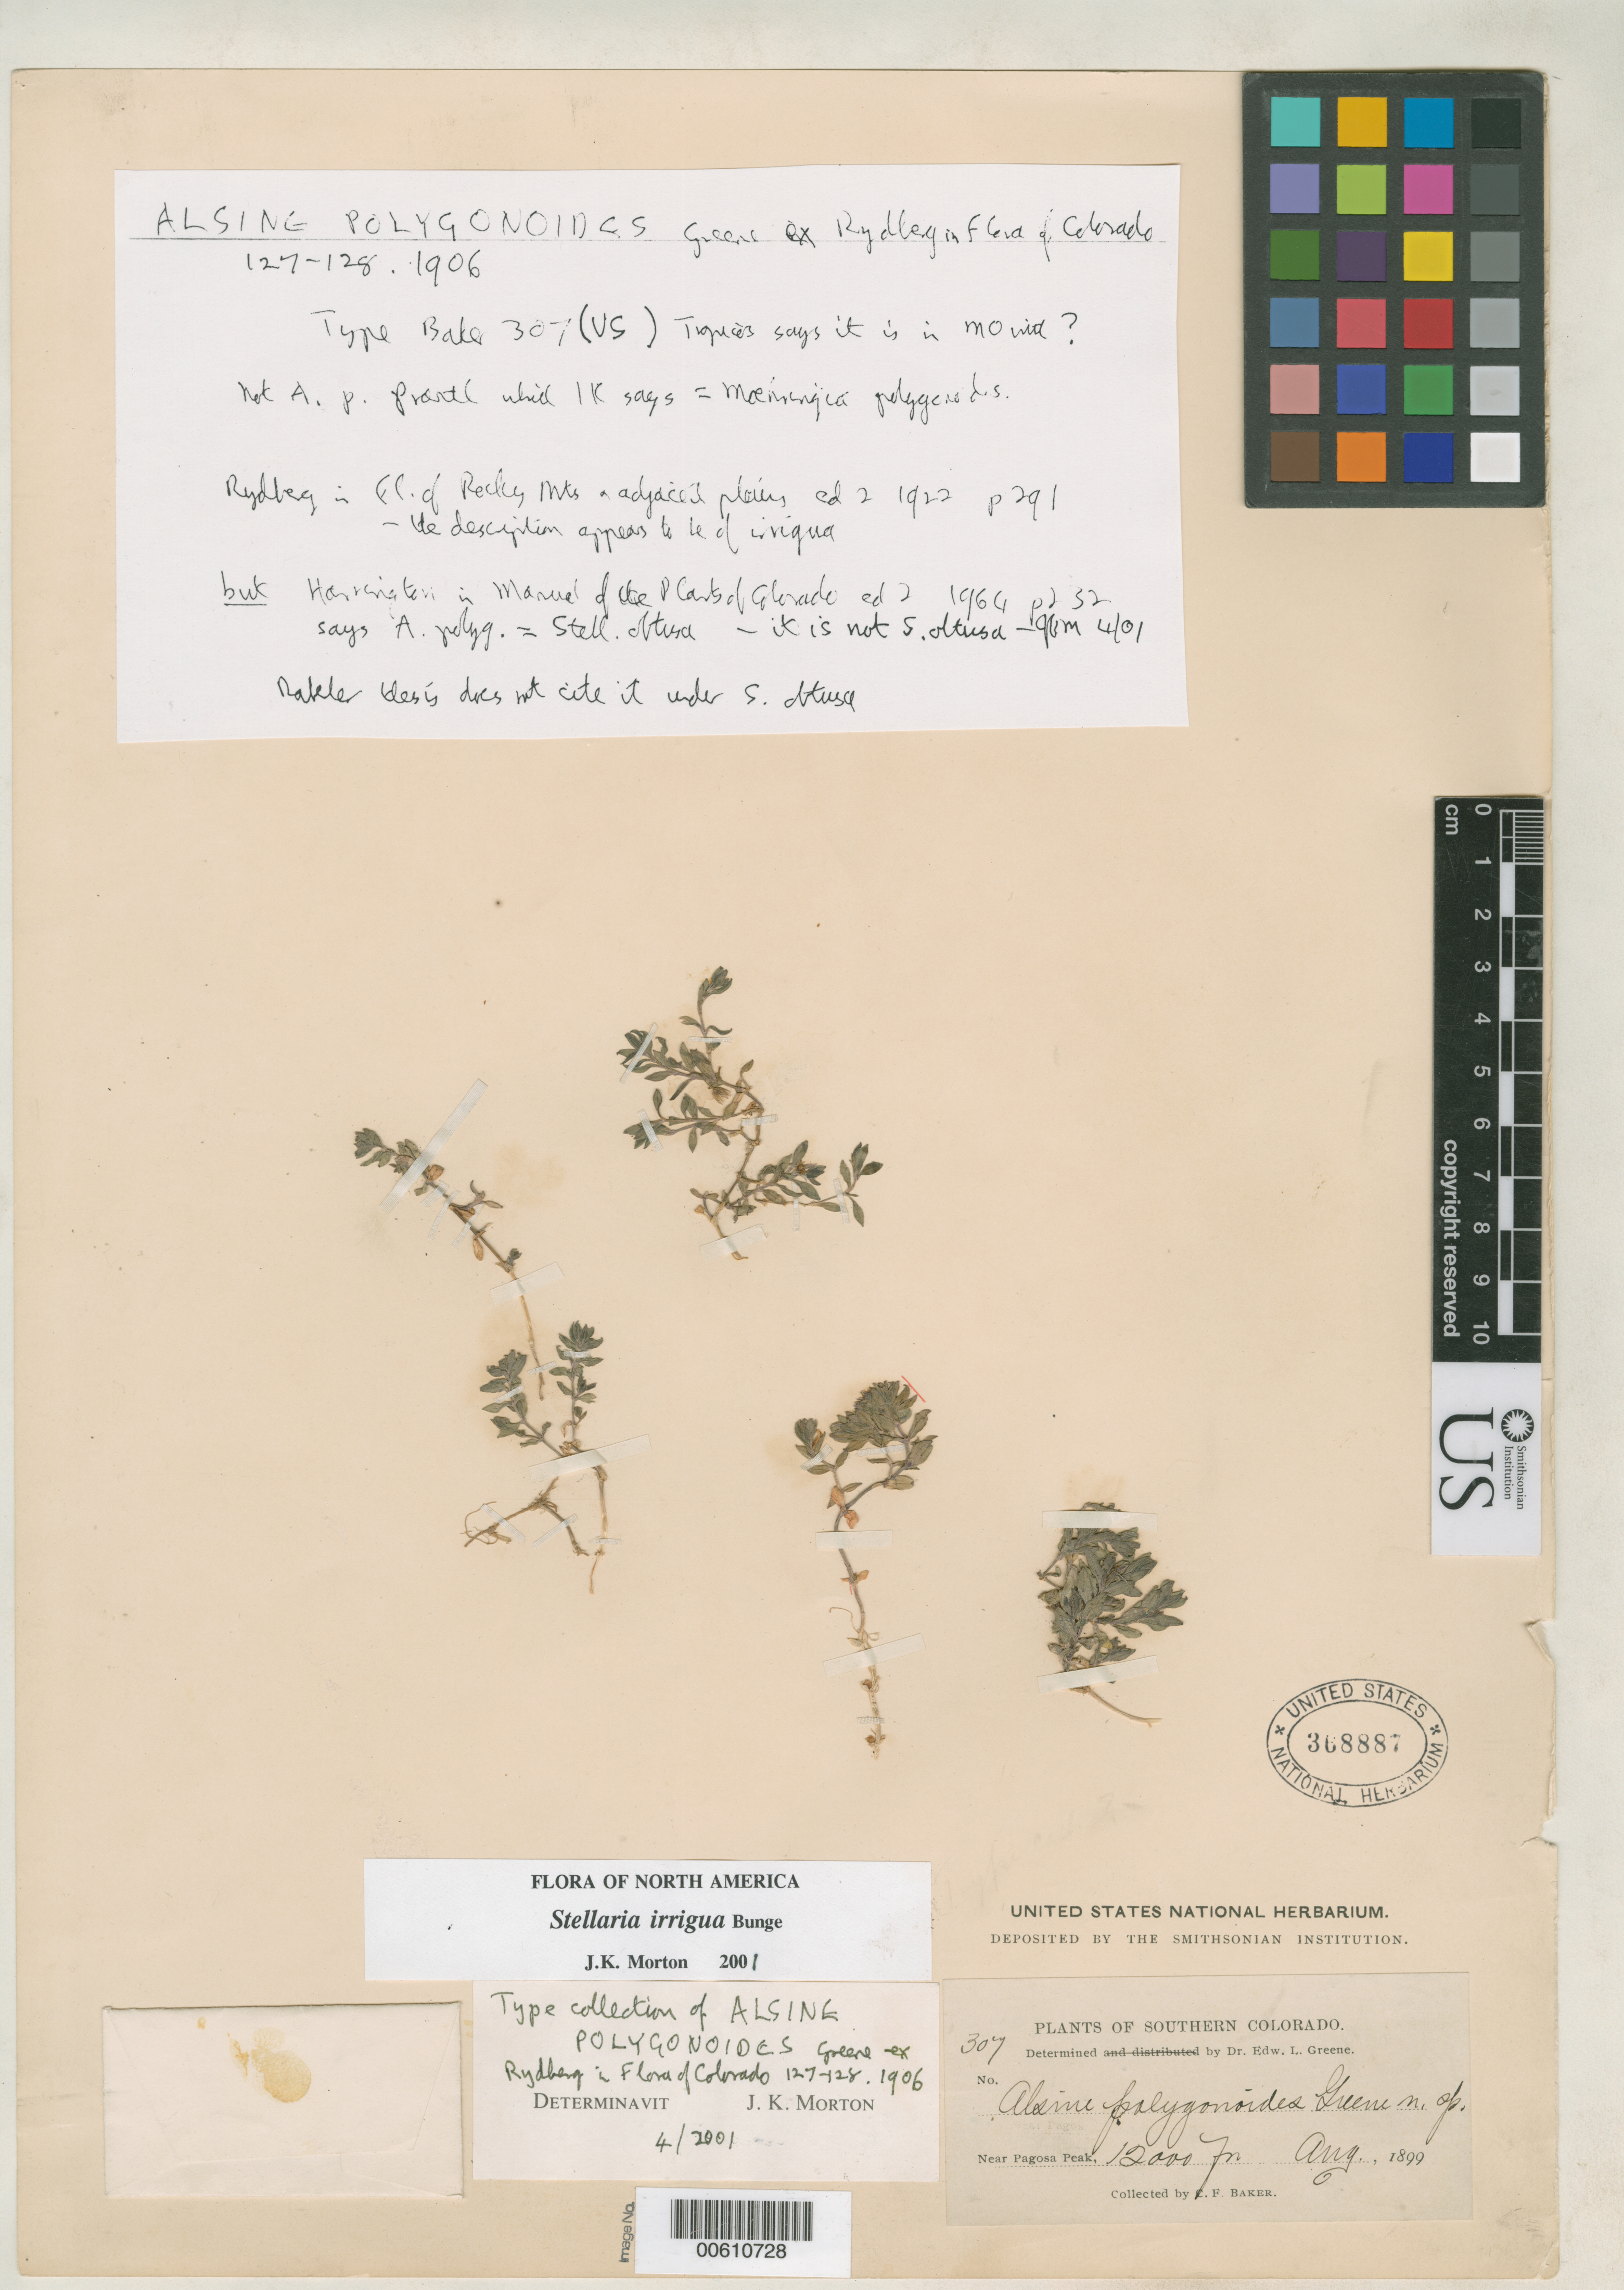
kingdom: Plantae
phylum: Tracheophyta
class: Magnoliopsida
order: Caryophyllales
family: Caryophyllaceae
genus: Alsine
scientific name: Alsine polygonoides Greene ex Rydb., nom. illeg.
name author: Greene ex Rydb.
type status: Possible Type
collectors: C. F. Baker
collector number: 307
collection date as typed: Aug 1899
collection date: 1899-08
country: United States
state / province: Colorado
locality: Near Pagosa Peak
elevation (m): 3658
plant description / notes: Annotated as "type collection" by J.K. Morton (2001) and previously recorded as "holotype". This may be original material but cannot be a type as it does not match the locality cited: "Alt. about 11,500 ft. - Little Kate Basin, La Plata Mountains".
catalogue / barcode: US 368887